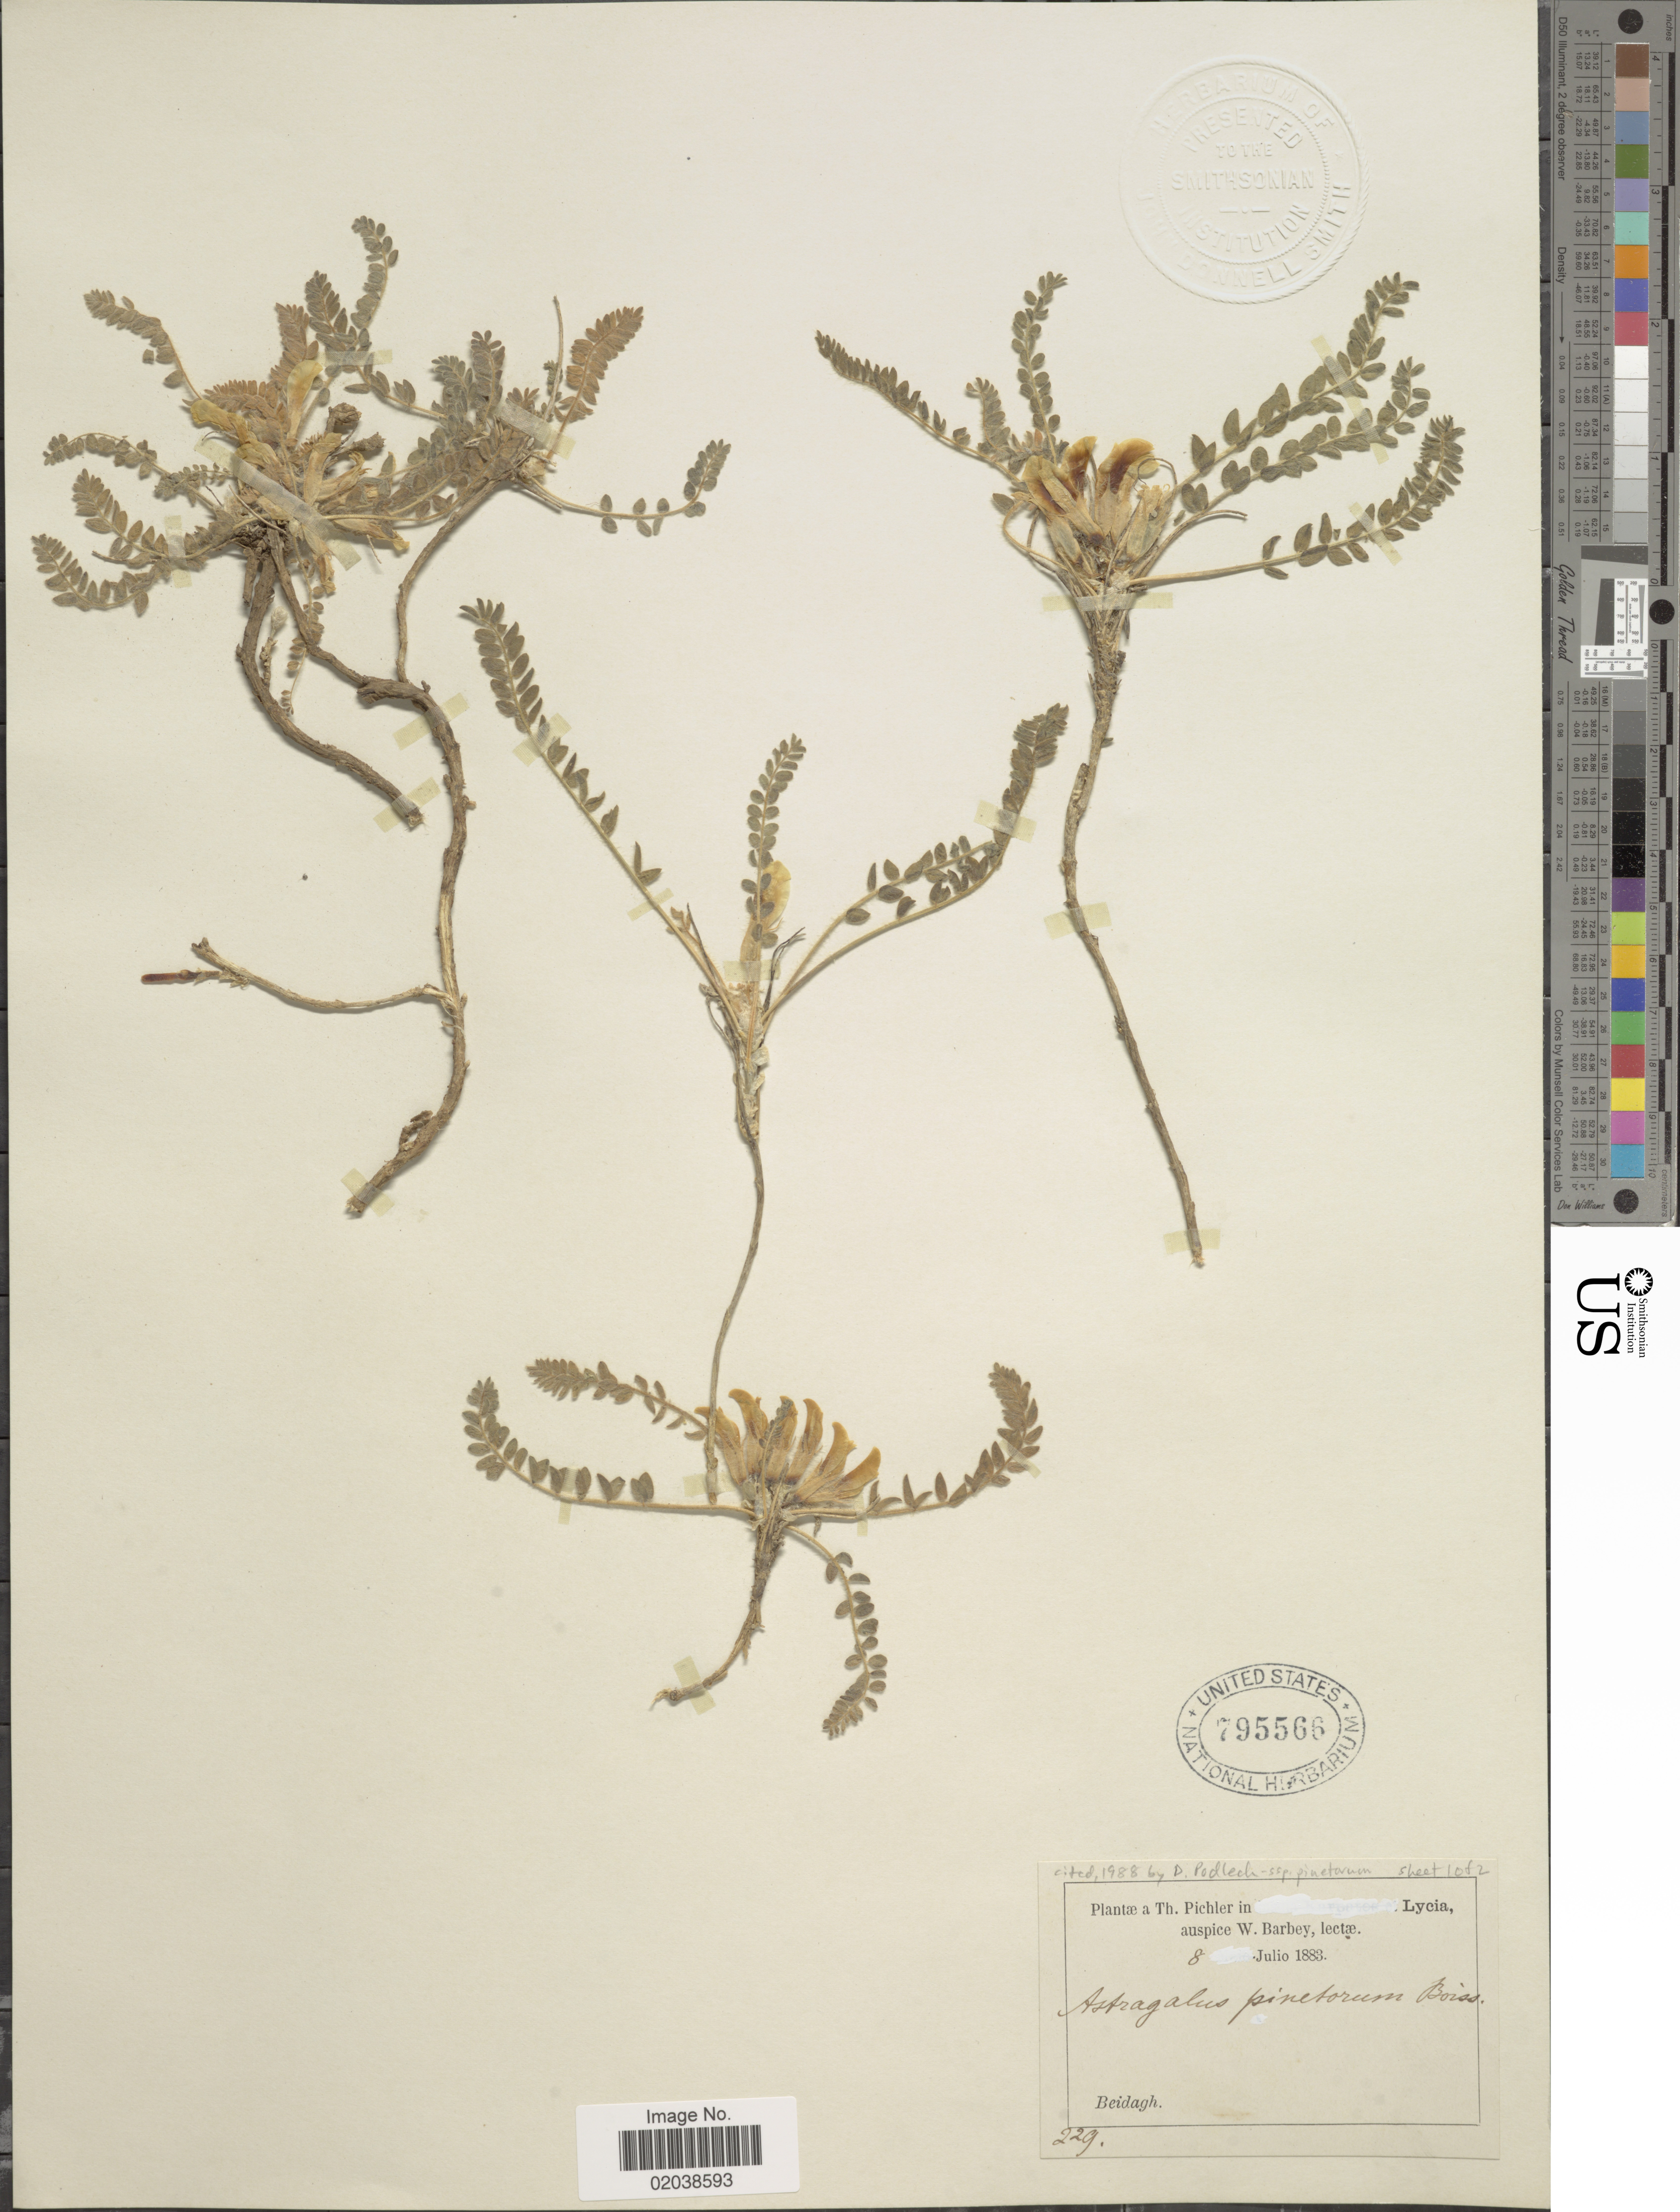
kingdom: Plantae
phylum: Tracheophyta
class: Magnoliopsida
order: Fabales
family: Fabaceae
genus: Astragalus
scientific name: Astragalus pinetorum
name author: Boiss.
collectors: T. Pichler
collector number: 229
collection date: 1883-07-08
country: Turkey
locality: Lycia. Beidagh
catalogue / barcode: US 795566